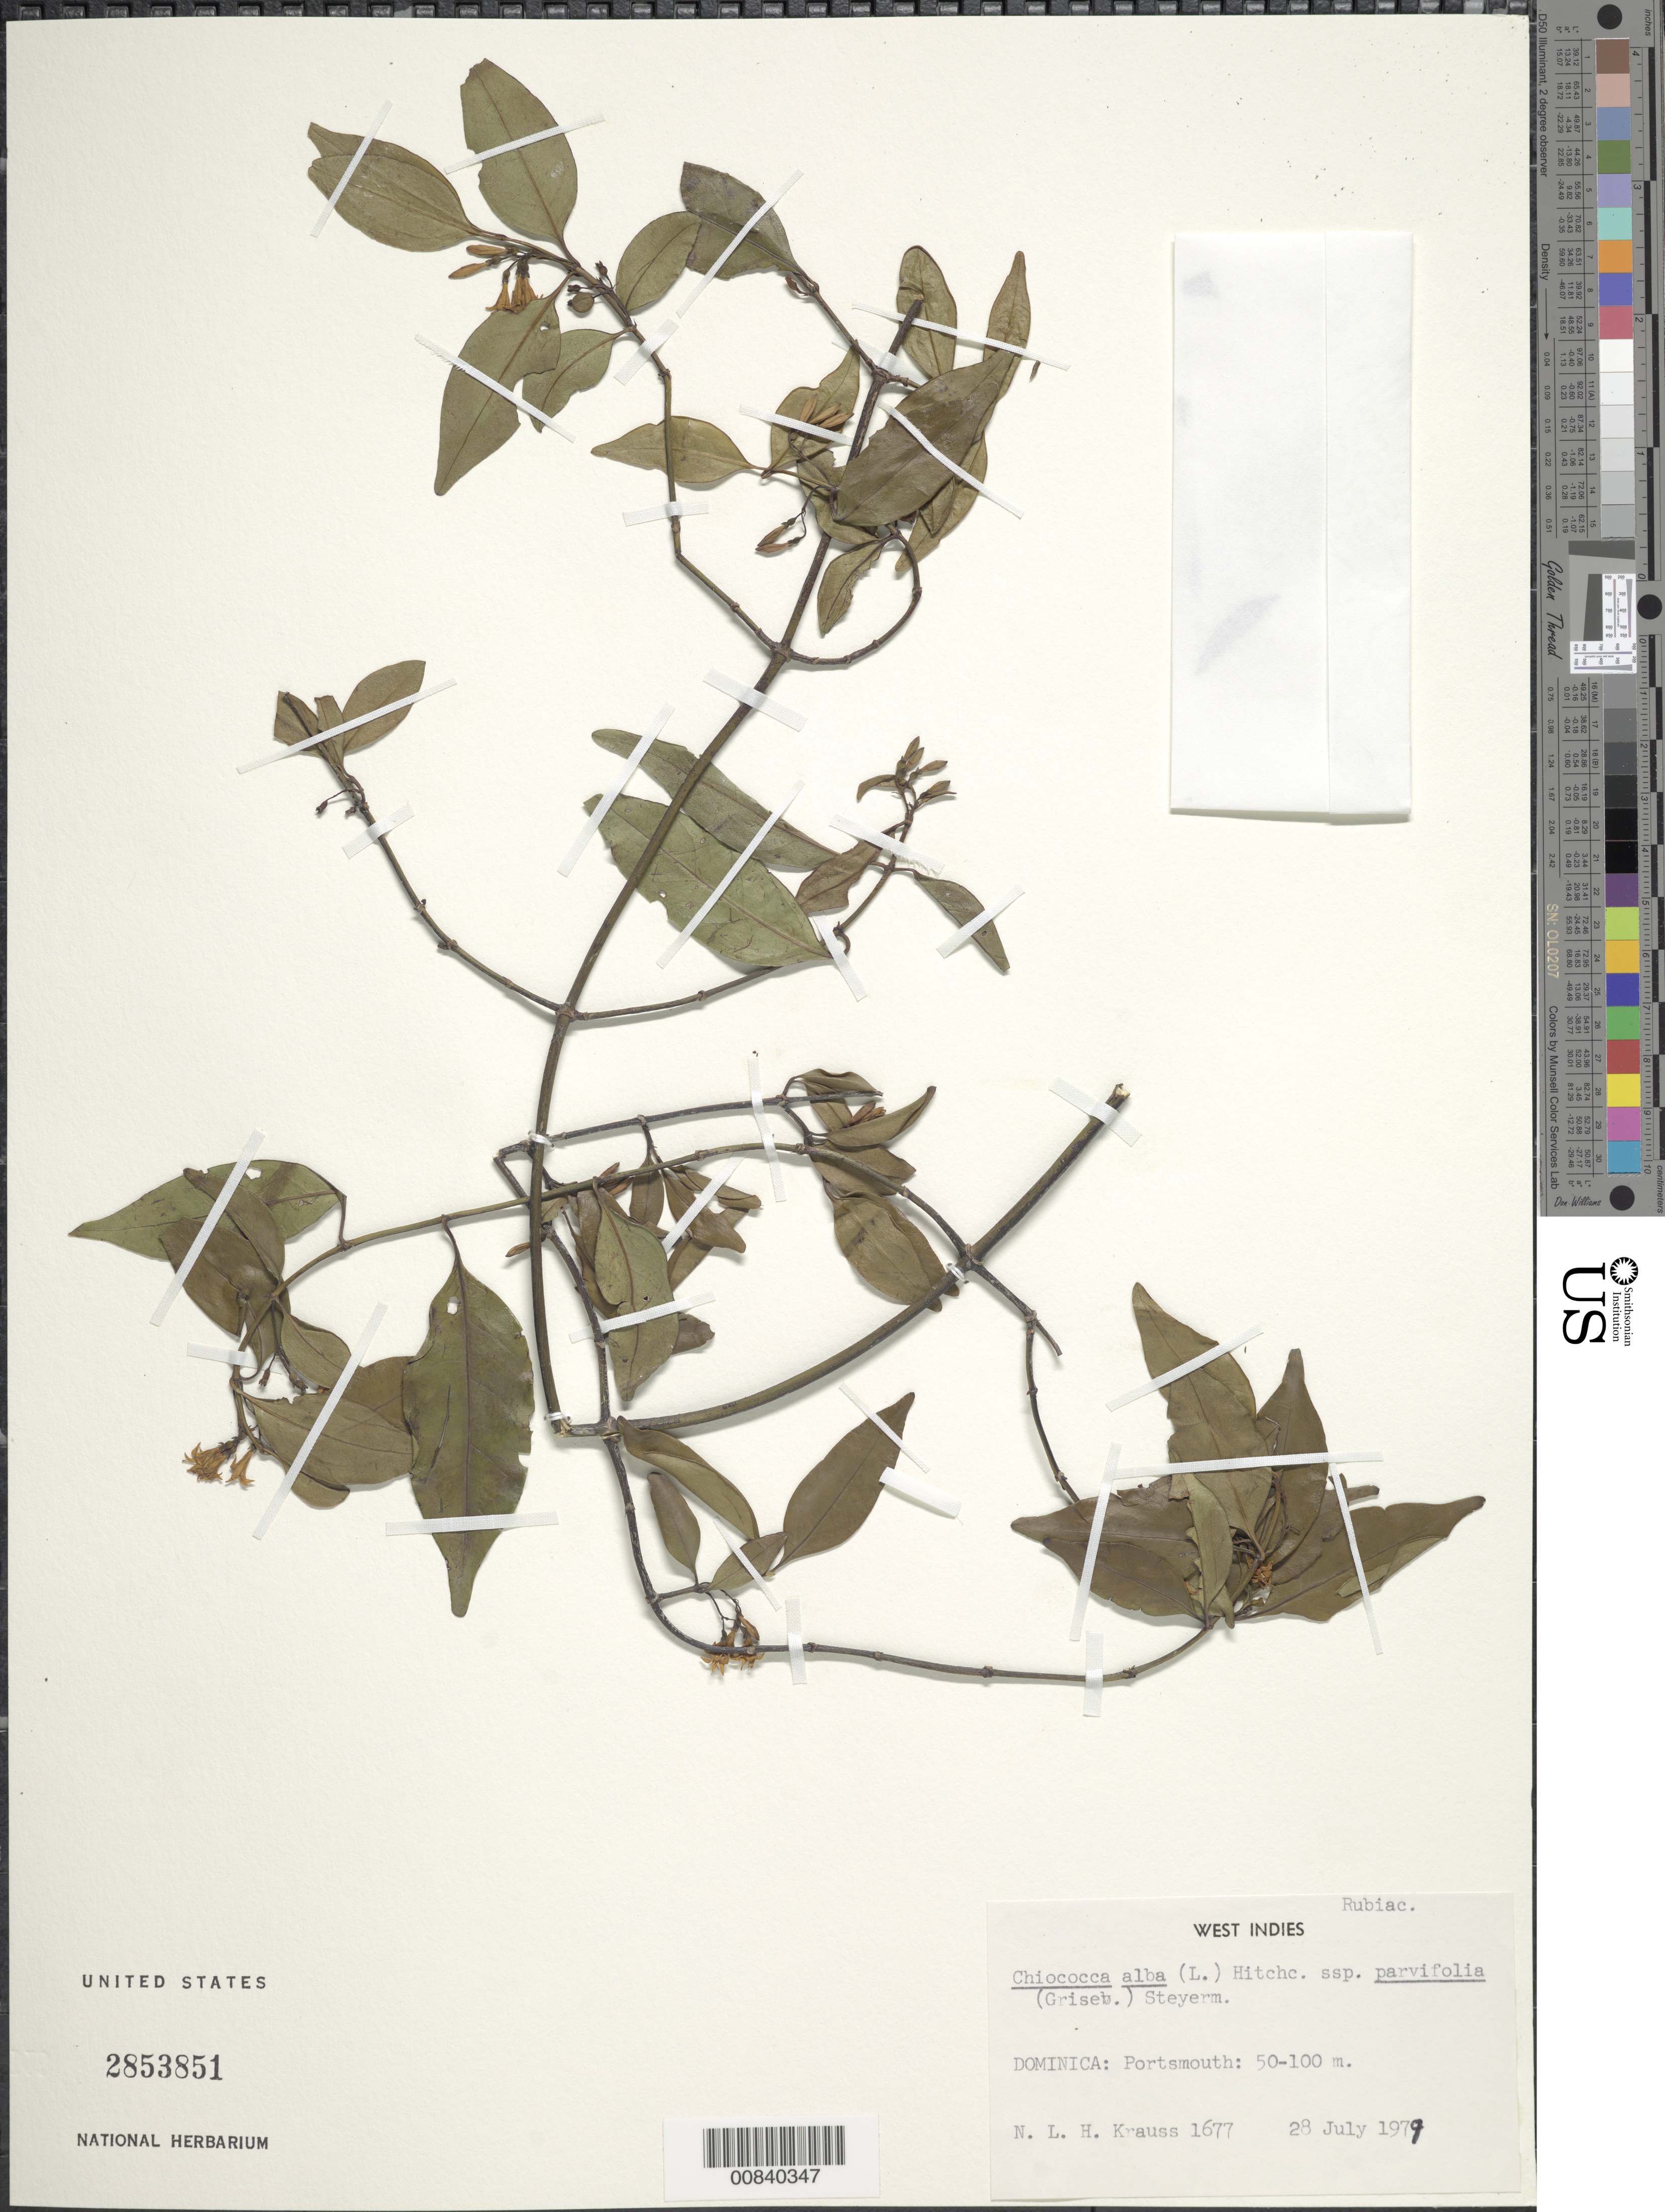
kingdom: Plantae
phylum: Tracheophyta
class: Magnoliopsida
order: Gentianales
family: Rubiaceae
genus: Chiococca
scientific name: Chiococca alba subsp. alba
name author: (L.) Hitchc.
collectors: N. Krauss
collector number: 1677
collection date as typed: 28 Jul 1979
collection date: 1979-07-28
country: Dominica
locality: Portsmouth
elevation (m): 50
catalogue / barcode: US 2853851